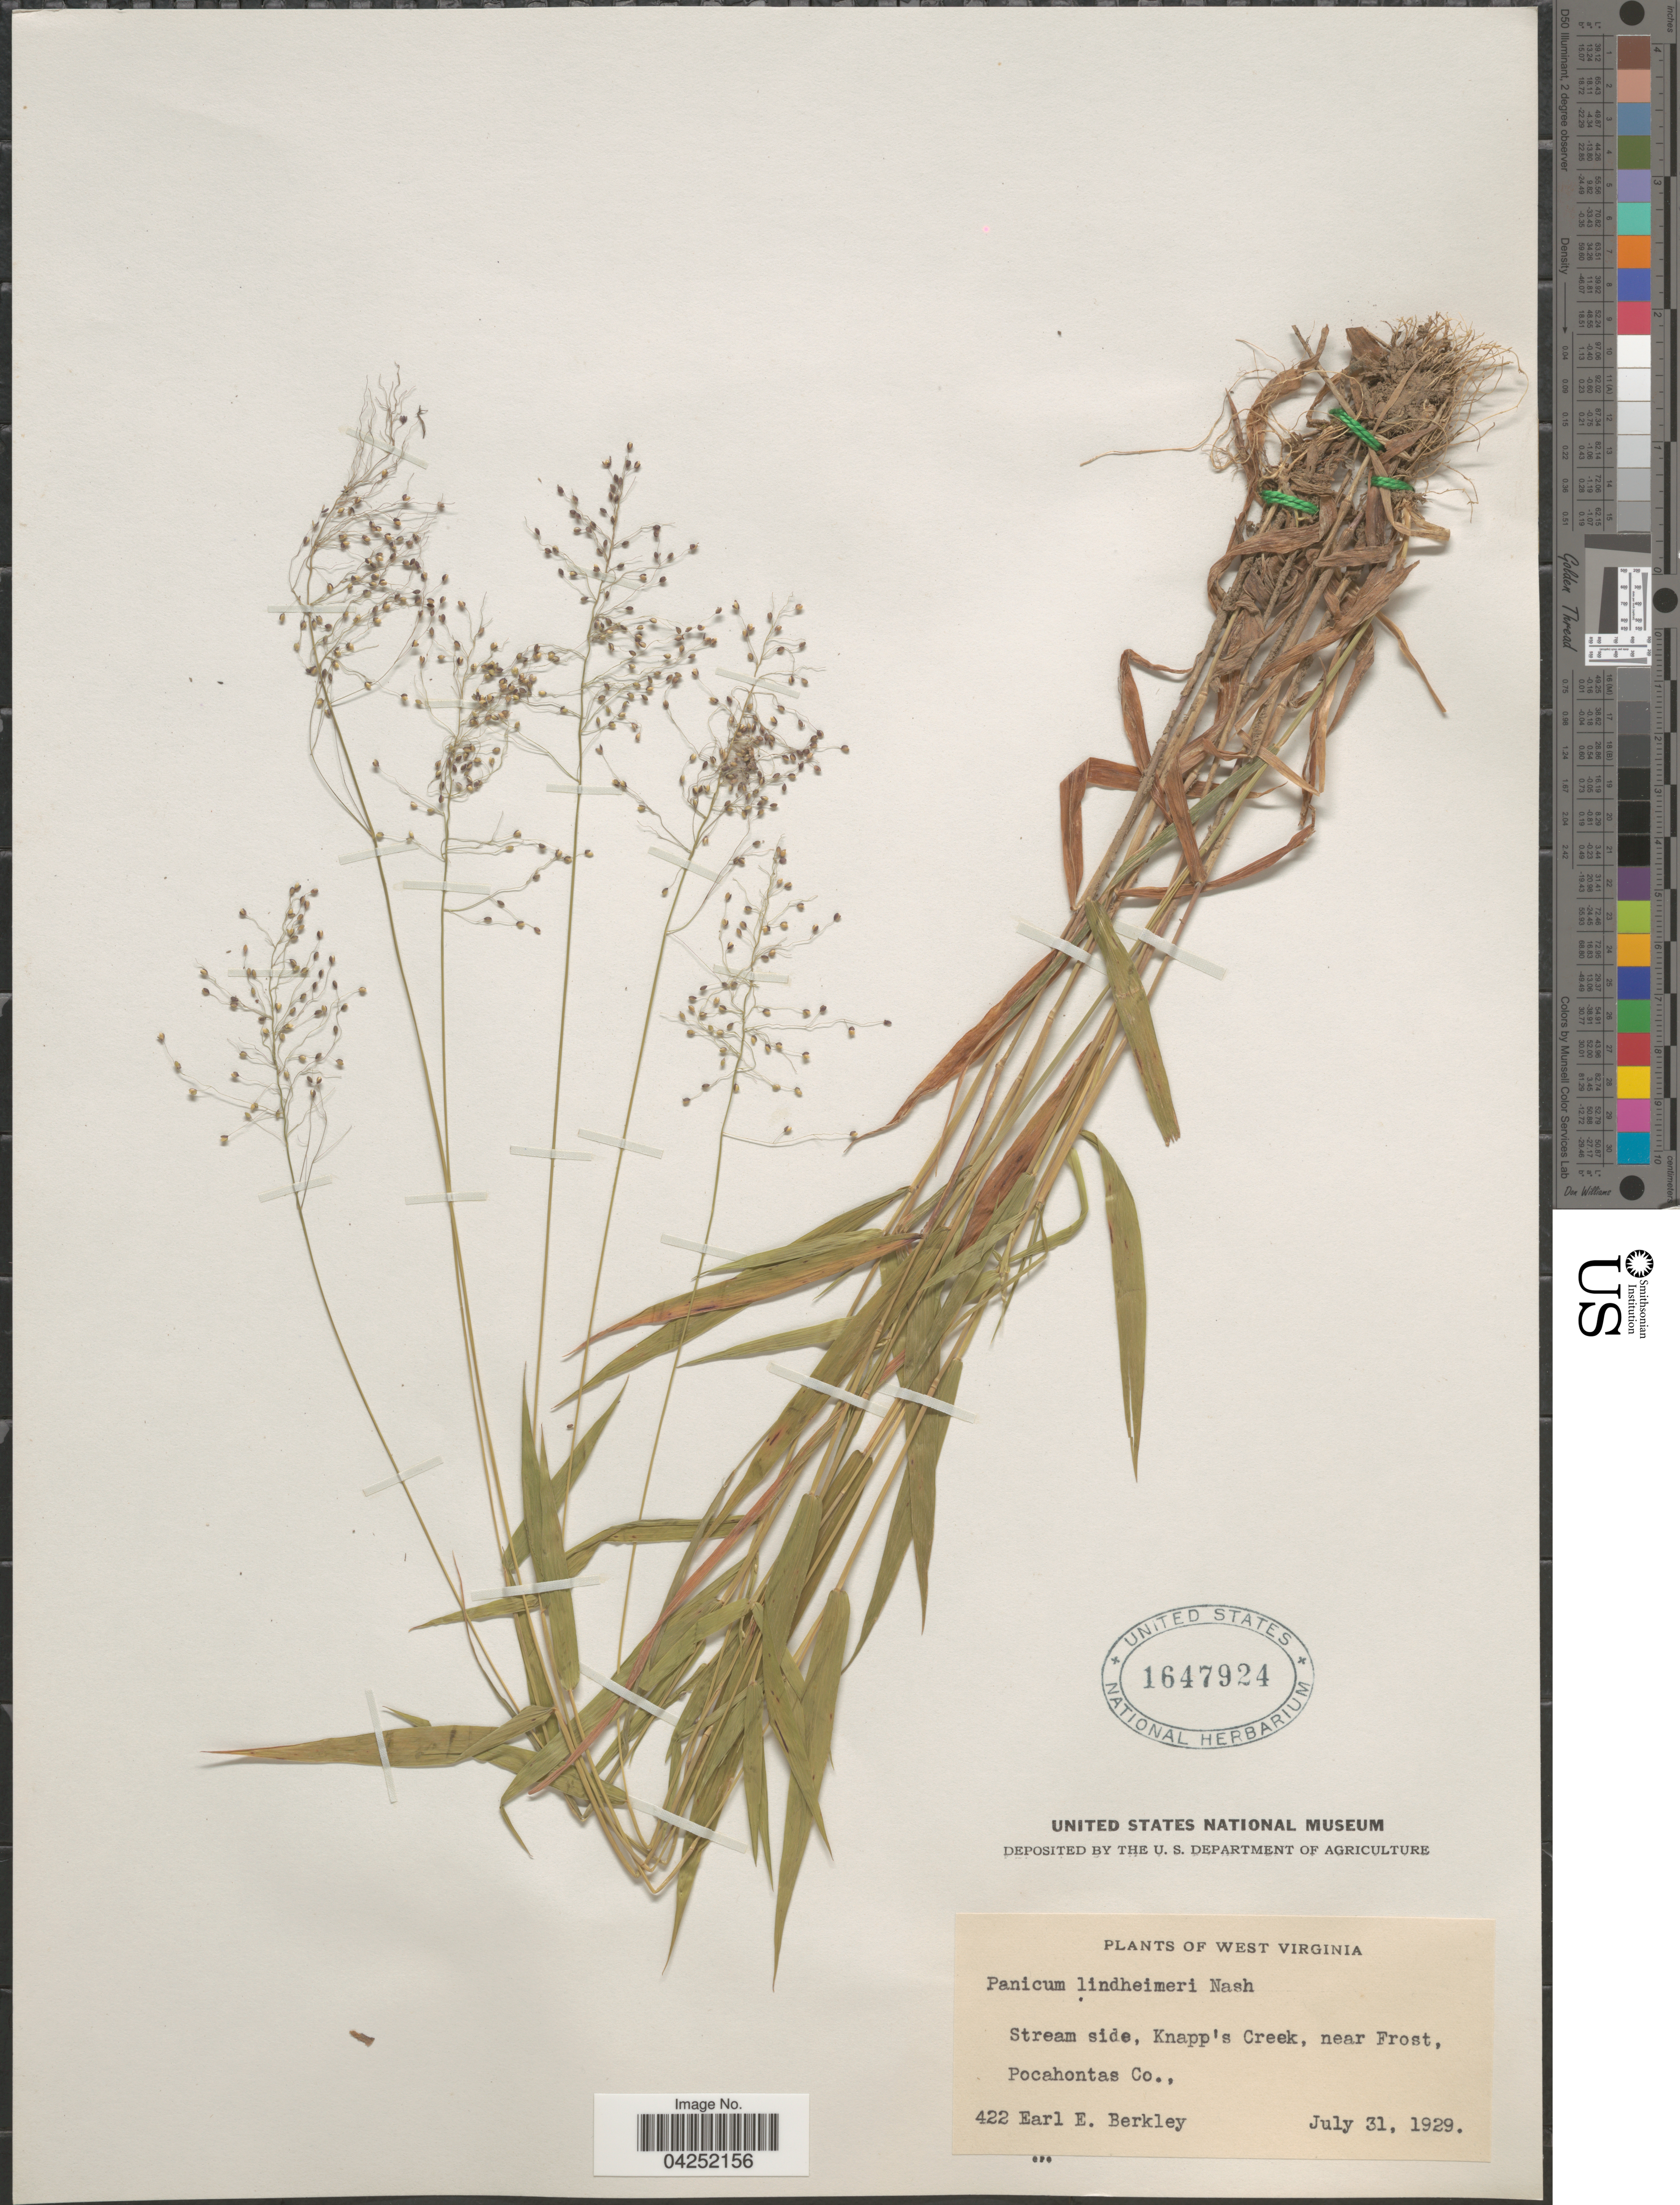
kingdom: Plantae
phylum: Tracheophyta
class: Liliopsida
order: Poales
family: Poaceae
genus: Dichanthelium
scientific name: Dichanthelium acuminatum var. lindheimeri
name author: (Nash) Gould & C.A. Clark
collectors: E. Berkley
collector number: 422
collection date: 1929-07-31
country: United States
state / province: West Virginia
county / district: Pocahontas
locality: Stream side, Knapp's Creek, near Frost, Pocahontas Co.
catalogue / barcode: US 1647924